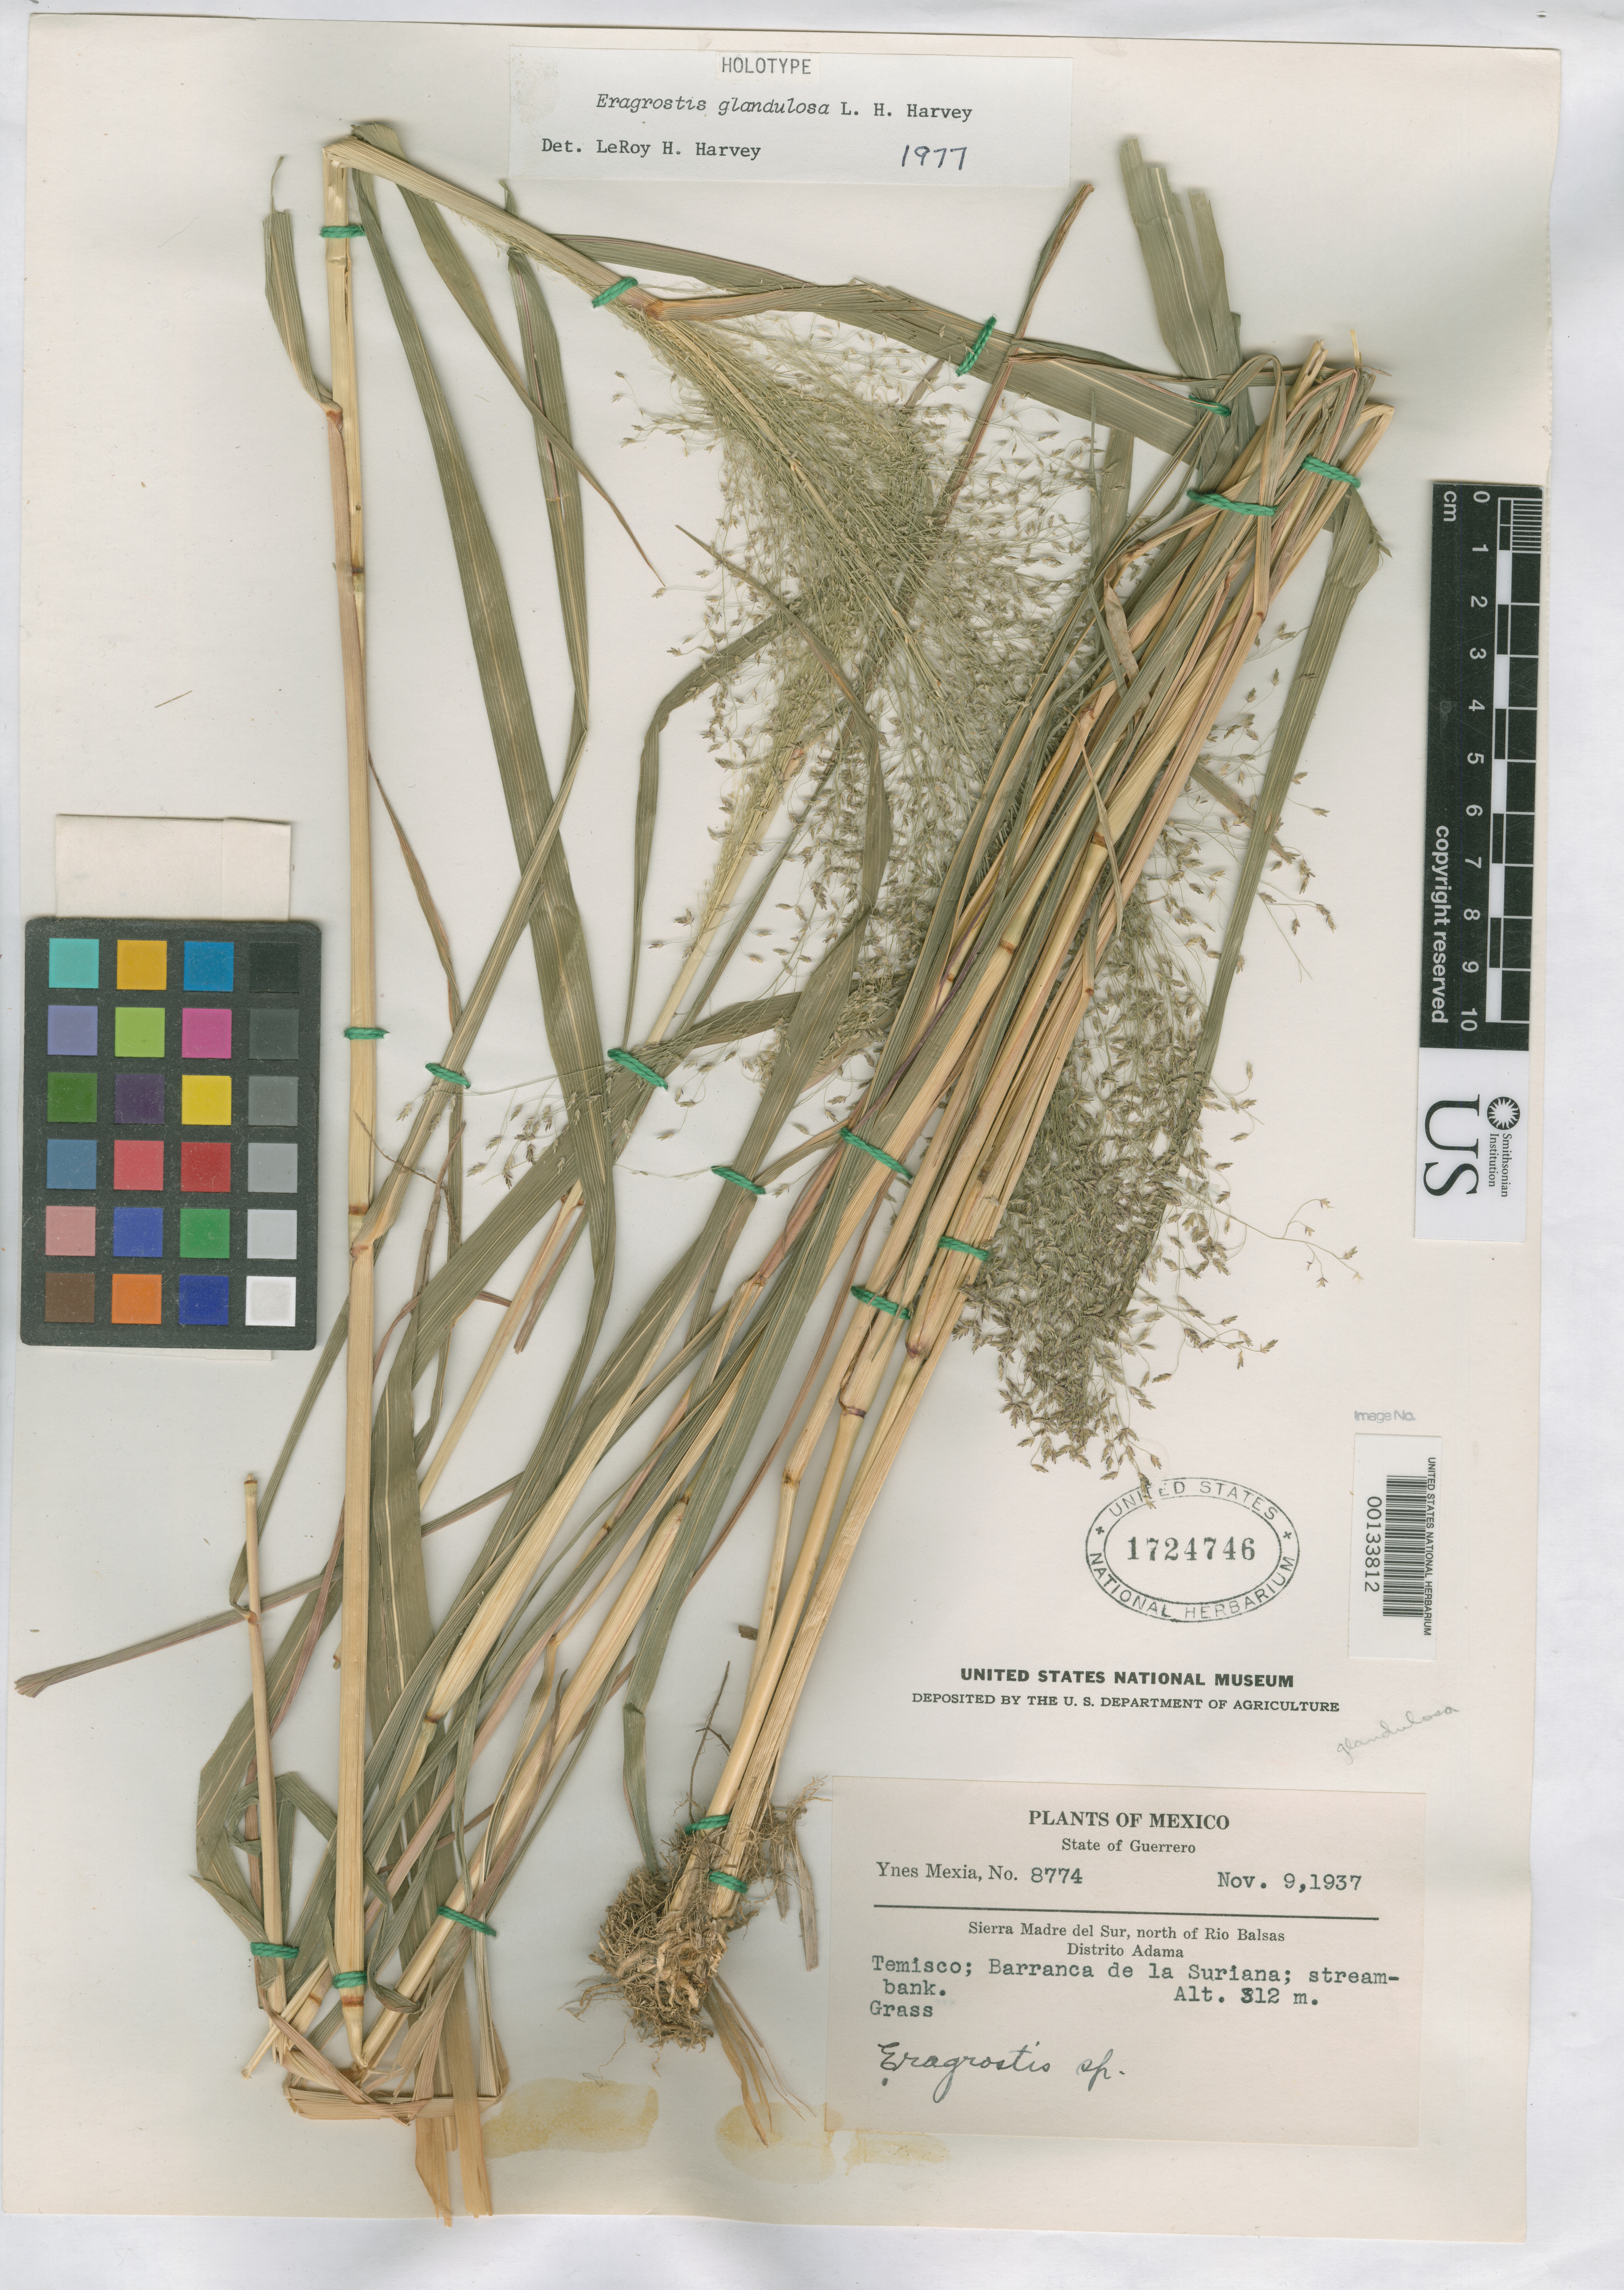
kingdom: Plantae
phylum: Tracheophyta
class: Liliopsida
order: Poales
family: Poaceae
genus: Eragrostis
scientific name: Eragrostis glandulosa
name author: L.H. Harv.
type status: Holotype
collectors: Y. Mexia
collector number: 8774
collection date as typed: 09 Nov 1937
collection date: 1937-11-09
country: Mexico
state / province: Guerrero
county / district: Adama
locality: Temisco, Barranca de La Suriana.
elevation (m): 312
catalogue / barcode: US 1724746